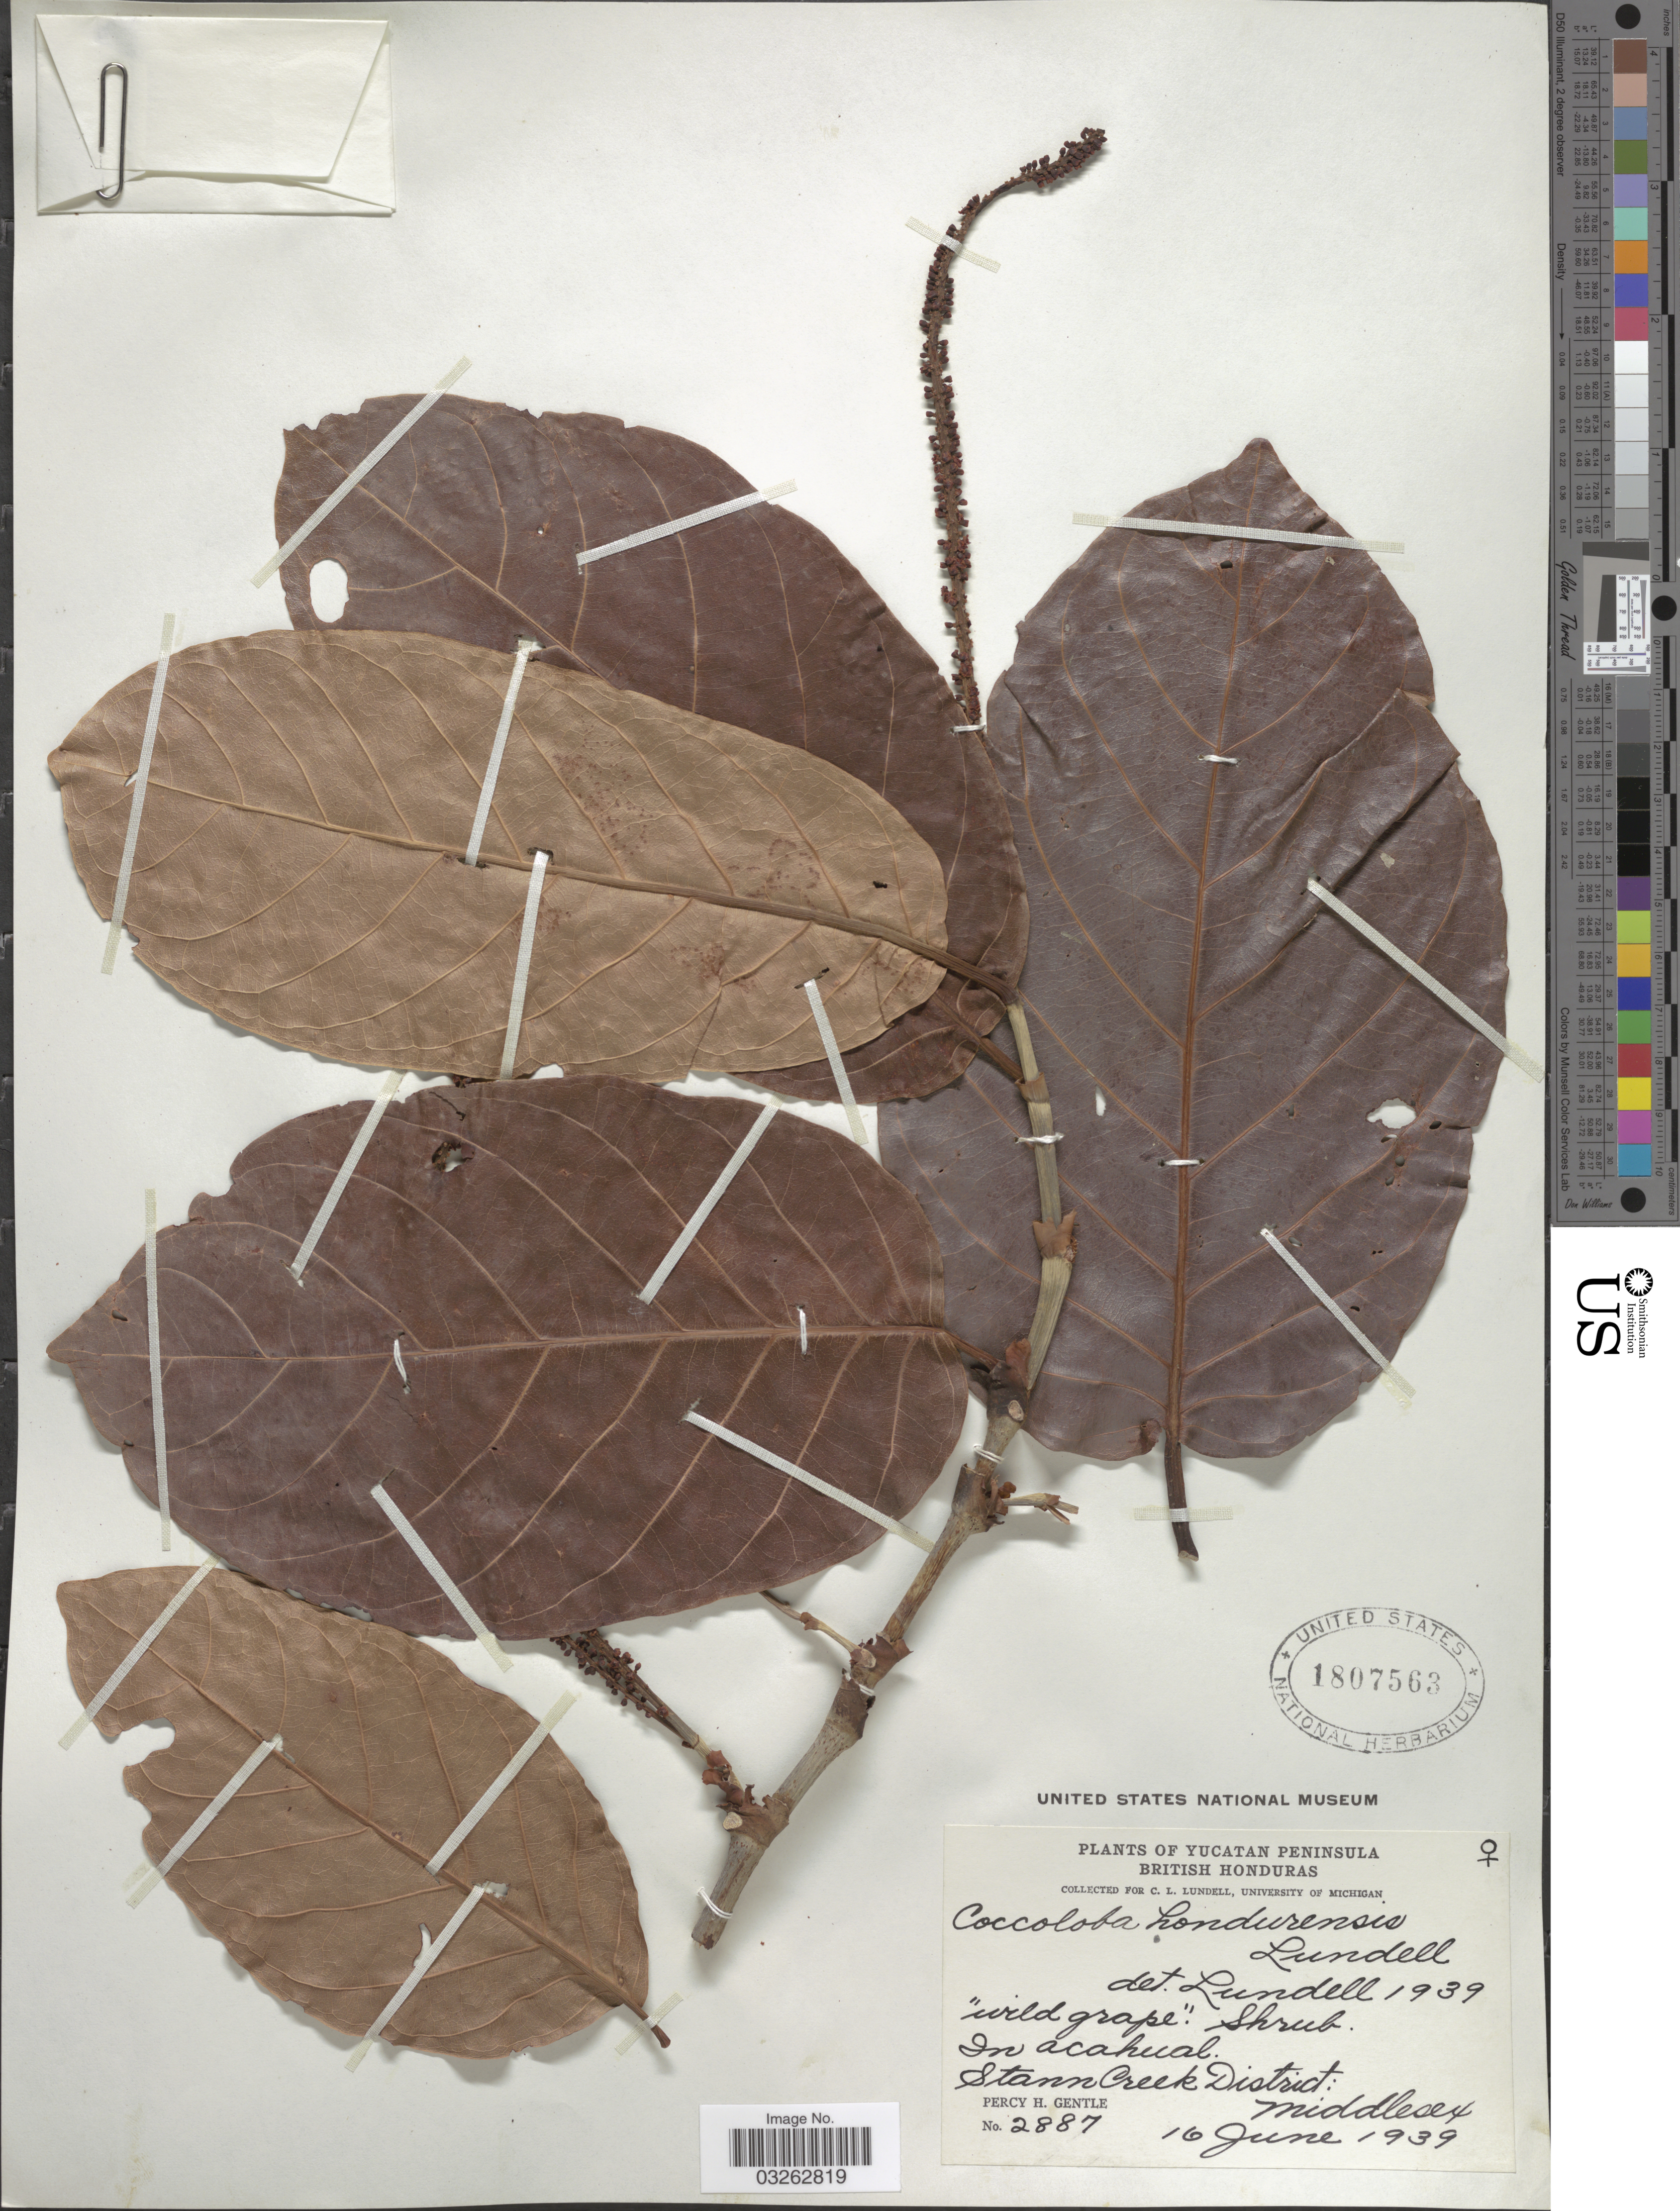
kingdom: Plantae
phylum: Tracheophyta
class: Magnoliopsida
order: Caryophyllales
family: Polygonaceae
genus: Coccoloba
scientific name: Coccoloba hondurensis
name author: Lundell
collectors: P. H. Gentle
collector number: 2887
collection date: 1939-06-16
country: Belize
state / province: Stann Creek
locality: Yucatan Peninusla. British Honduras. Stann Creek District; Middlesex.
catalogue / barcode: US 1807563